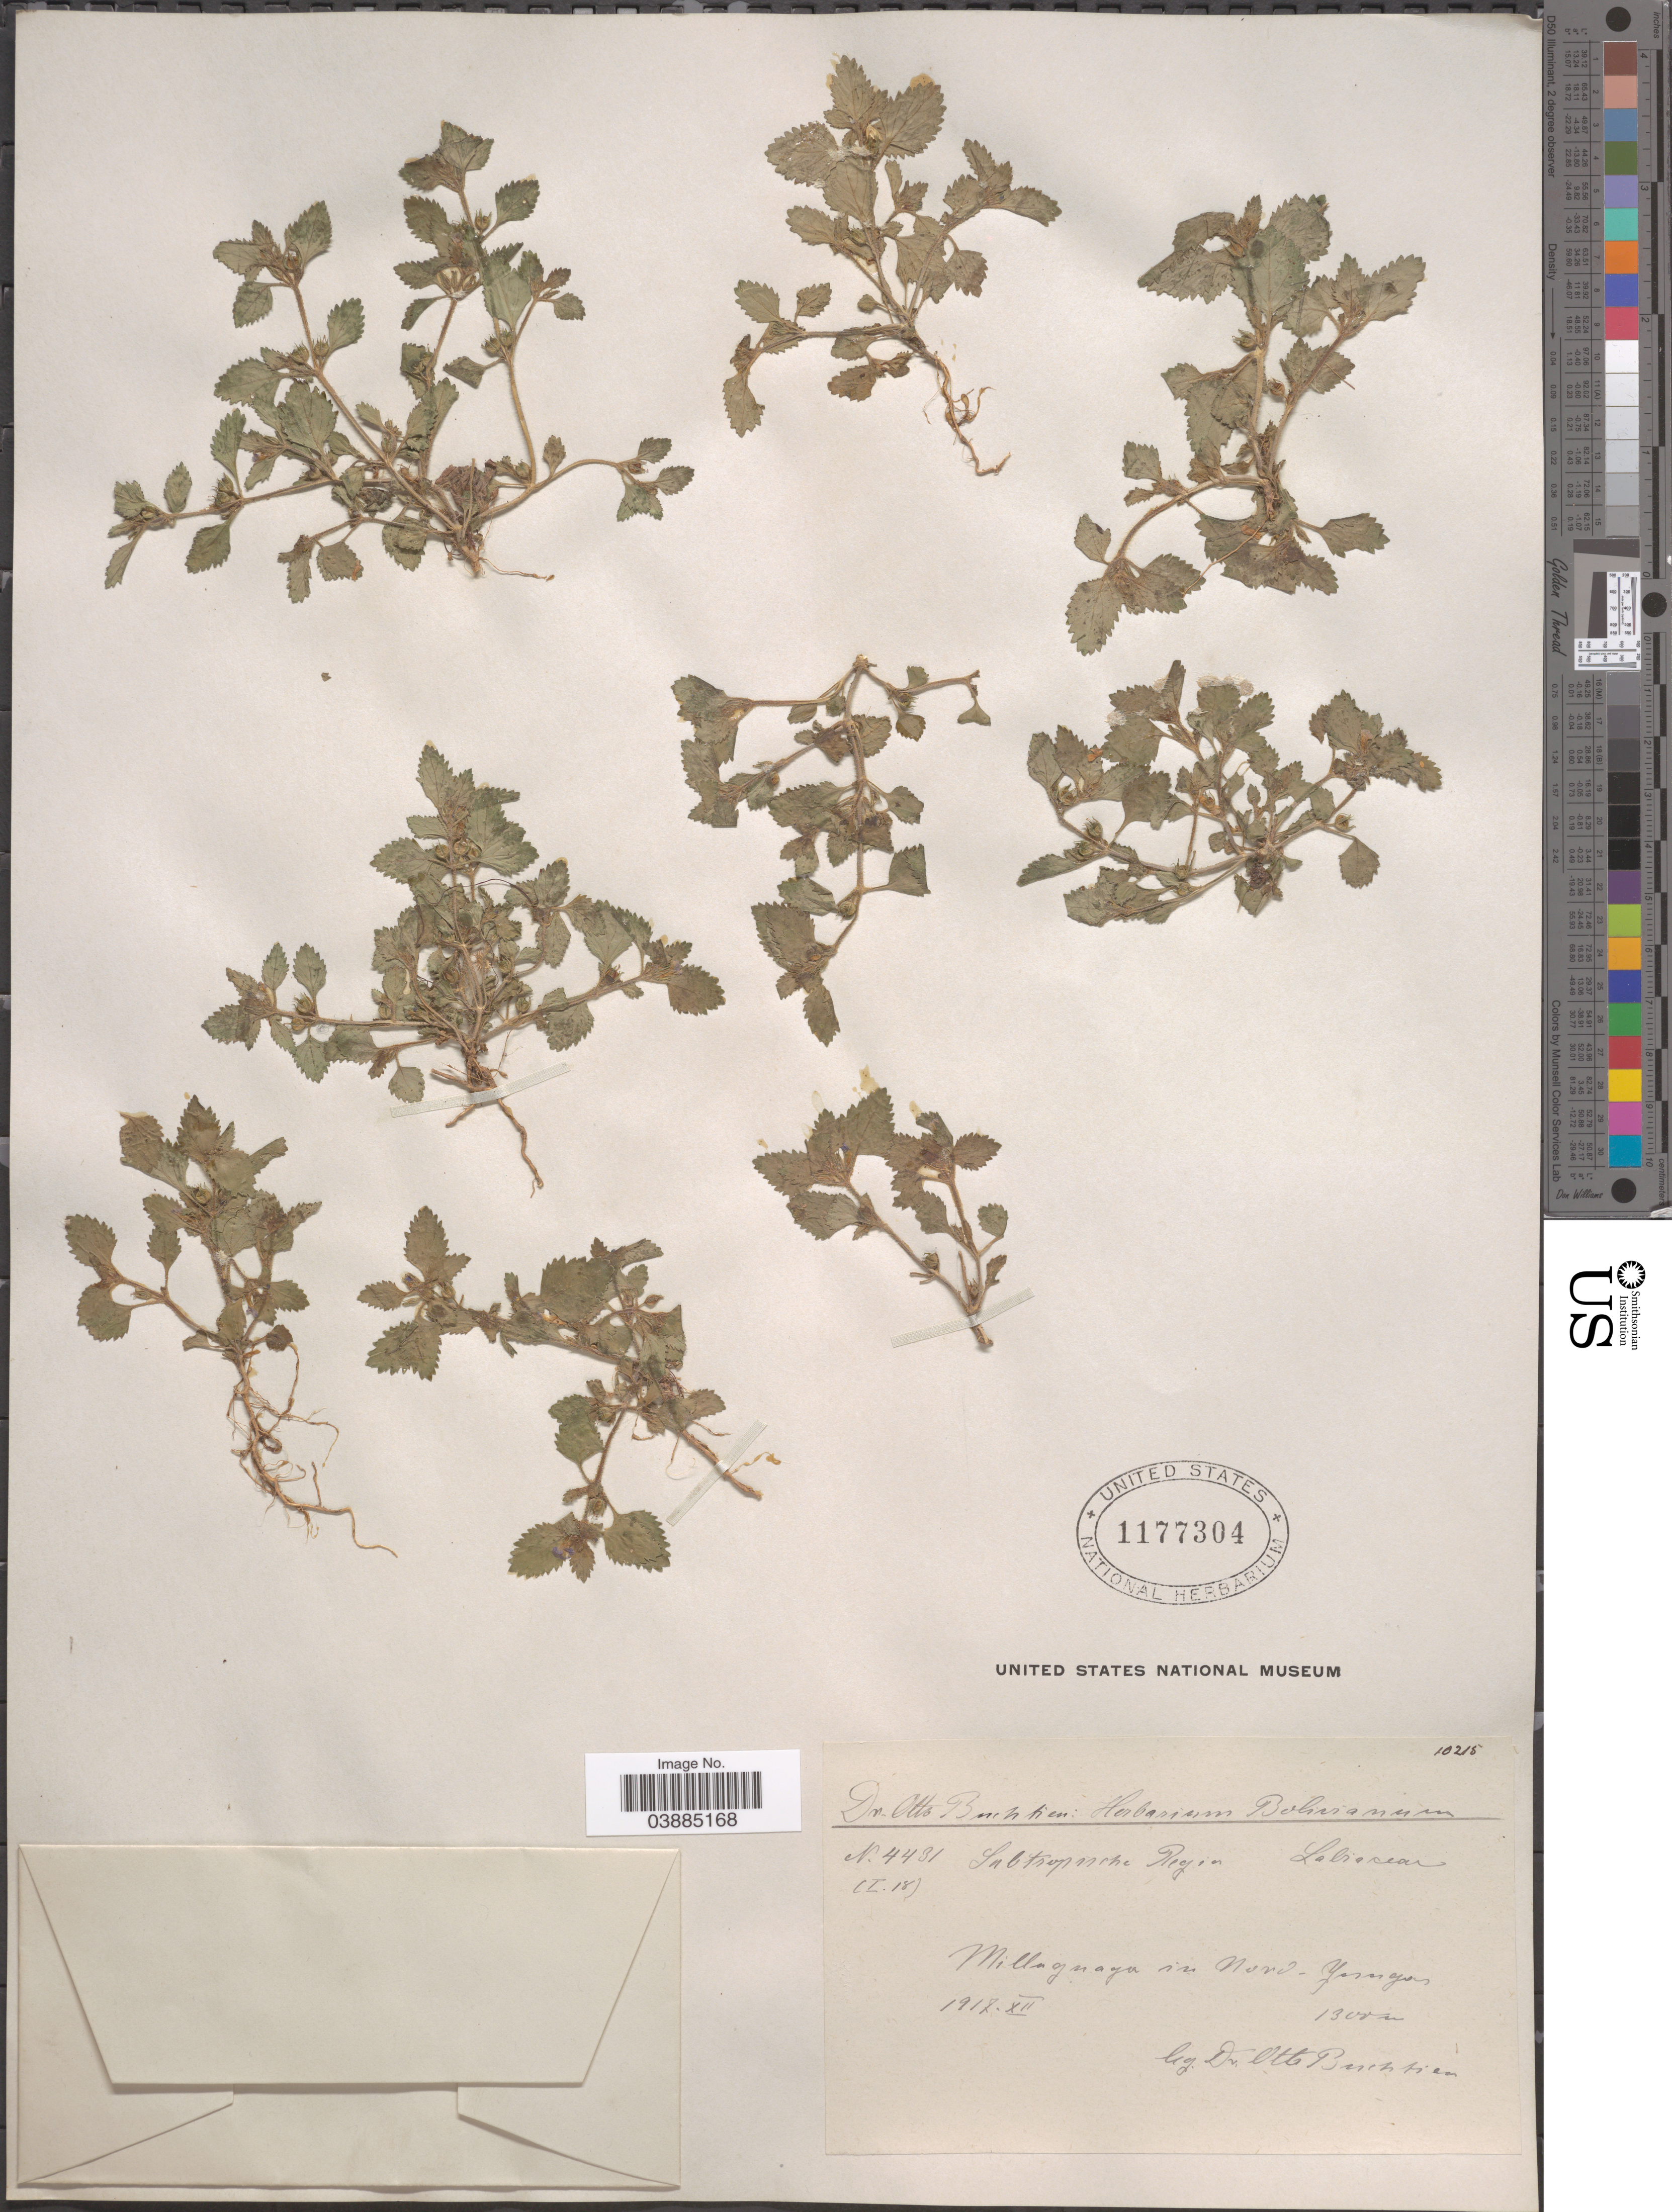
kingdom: Plantae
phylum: Tracheophyta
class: Magnoliopsida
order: Lamiales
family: Plantaginaceae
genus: Lendneria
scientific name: Lendneria verticillata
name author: (Mill.) Britton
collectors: O. Buchtien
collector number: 4431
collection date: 1917-12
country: Bolivia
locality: Millaguaya in Nord-Yungas.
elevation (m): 1300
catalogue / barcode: US 1177304